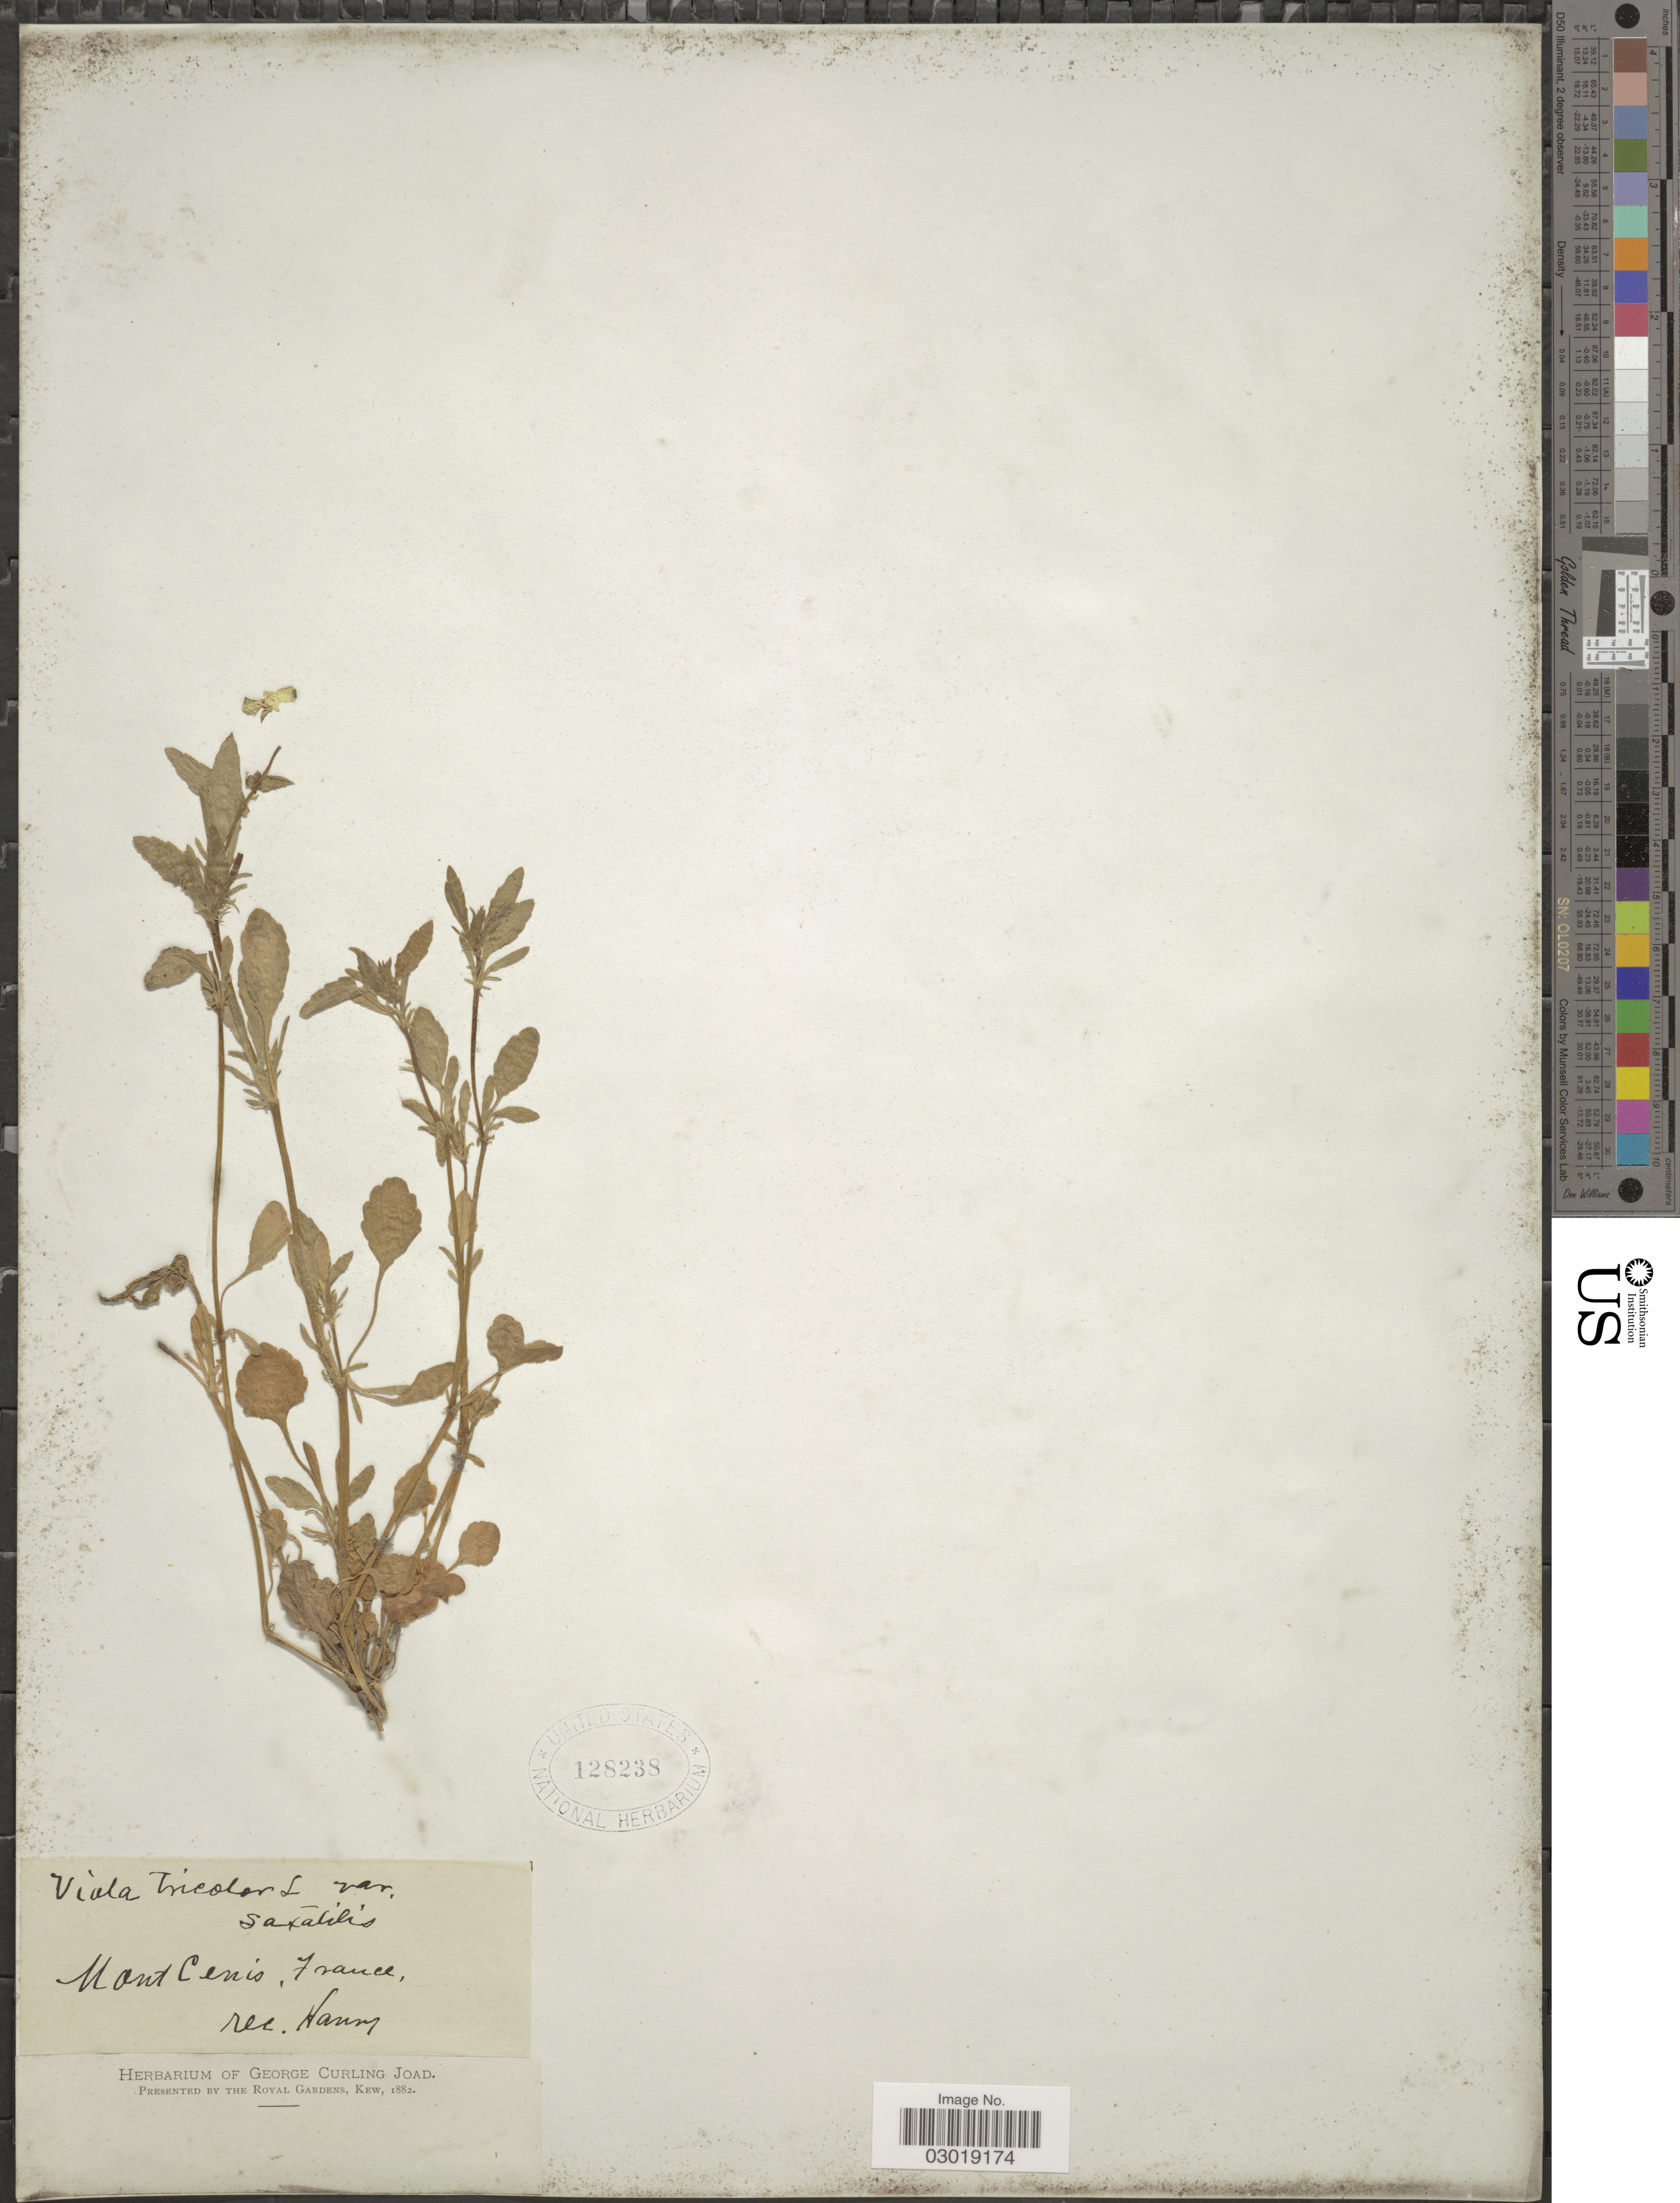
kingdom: Plantae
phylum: Tracheophyta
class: Magnoliopsida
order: Malpighiales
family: Violaceae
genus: Viola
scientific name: Viola tricolor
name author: L.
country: France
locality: Mont Cenis.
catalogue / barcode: US 128238